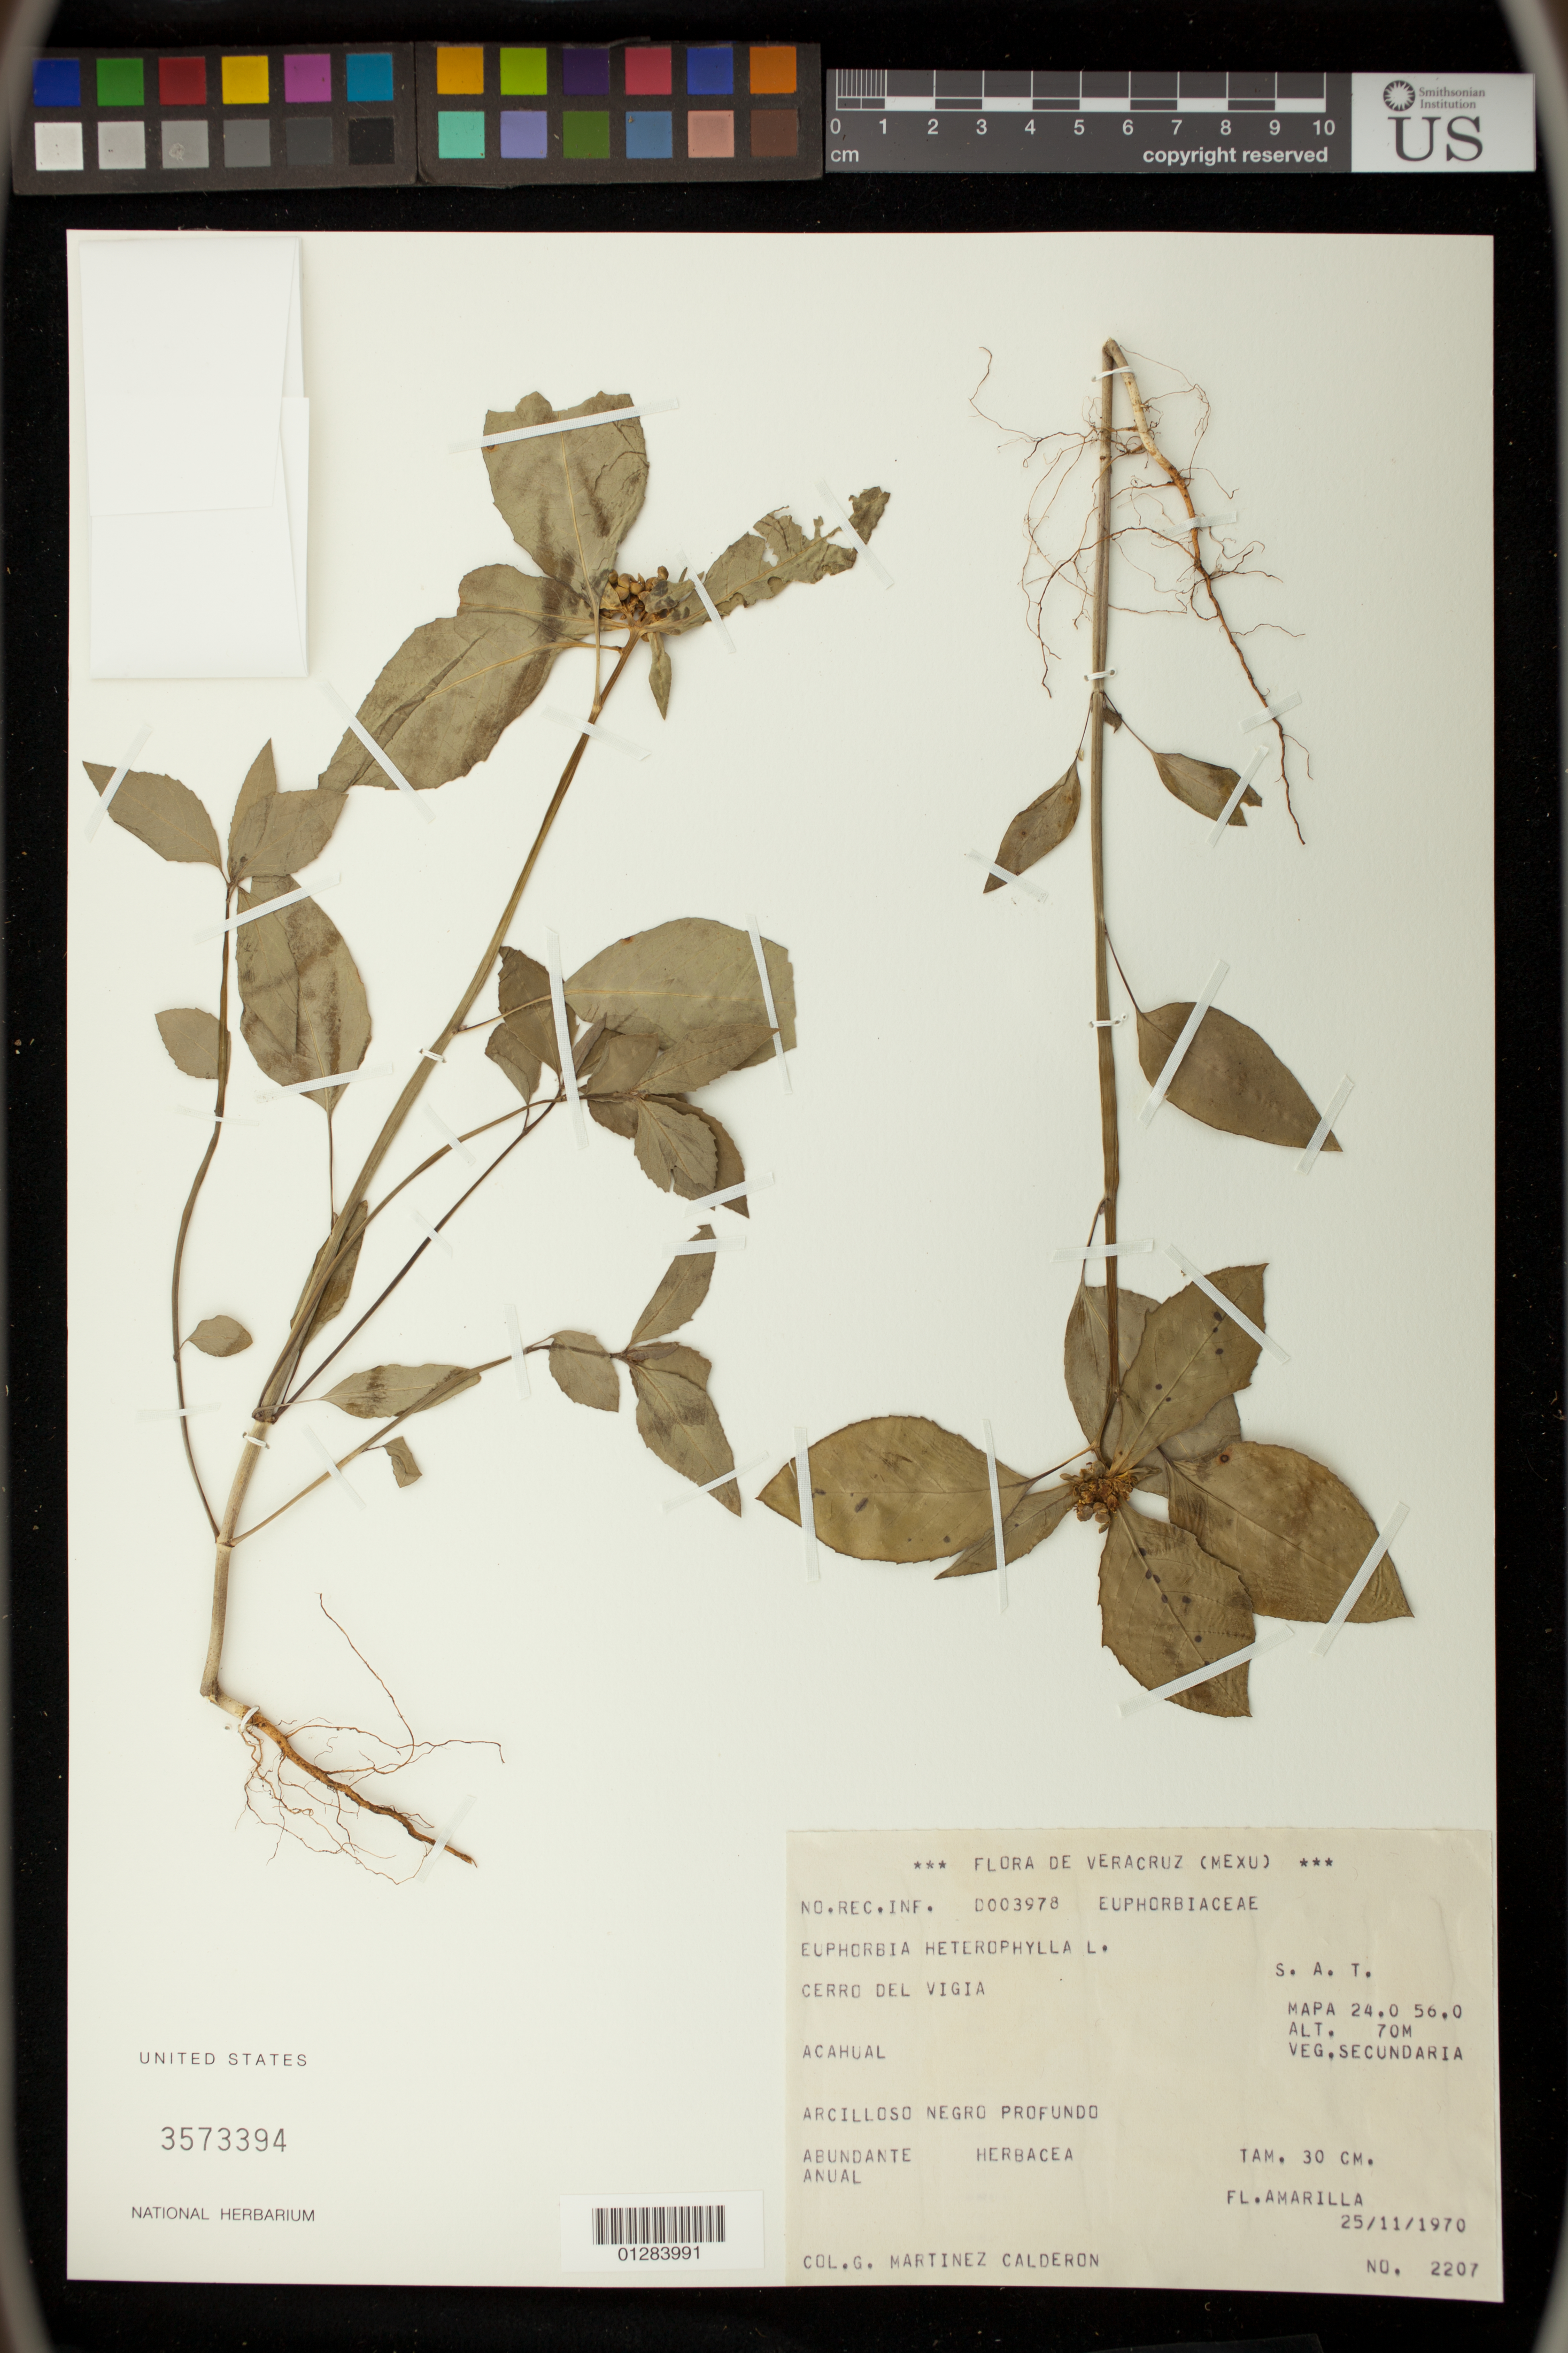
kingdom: Plantae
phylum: Tracheophyta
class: Magnoliopsida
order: Malpighiales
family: Euphorbiaceae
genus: Euphorbia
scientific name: Euphorbia heterophylla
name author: L.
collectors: G. Martínez Calderón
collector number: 2207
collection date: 1970-11-25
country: Mexico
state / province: Veracruz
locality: Cerro del vigia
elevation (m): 70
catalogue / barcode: US 3573394